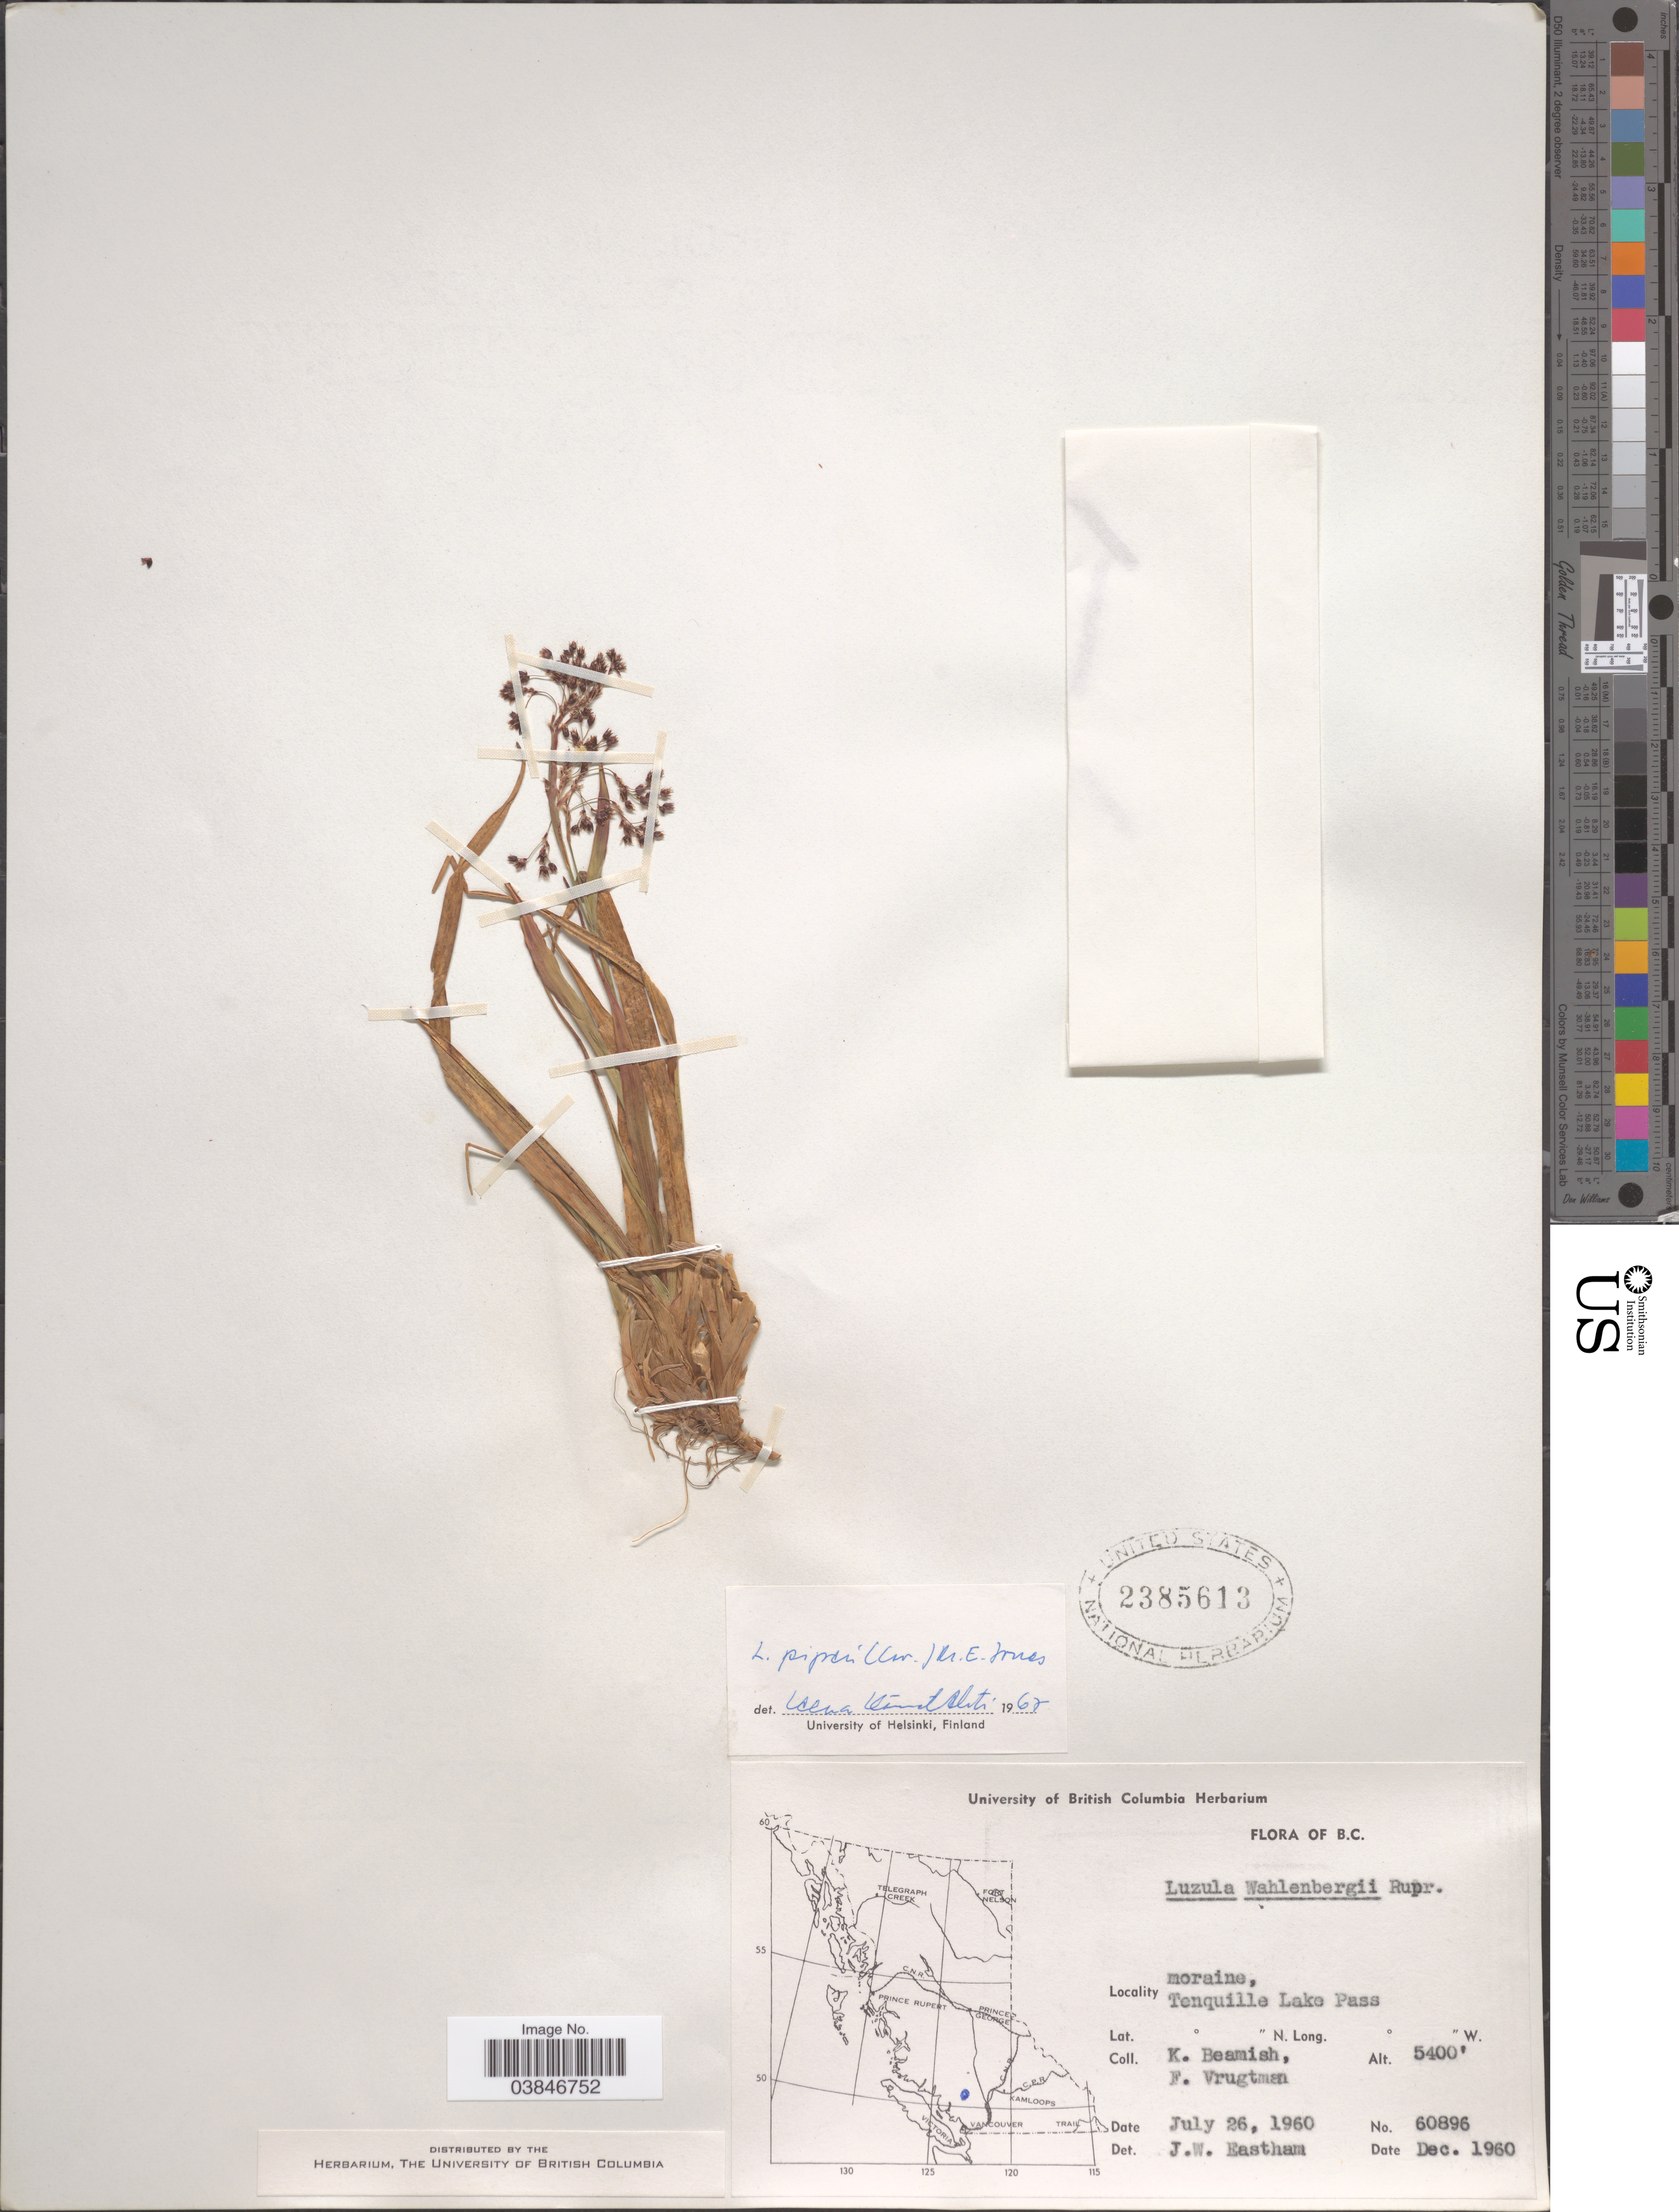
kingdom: Plantae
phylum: Tracheophyta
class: Liliopsida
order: Poales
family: Juncaceae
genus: Luzula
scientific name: Luzula piperi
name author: (Coville) M.E. Jones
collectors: K. Beamish & F. Vrugtman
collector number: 60896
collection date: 1960-07-26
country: Canada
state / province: British Columbia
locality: Tenquille Lake Pass.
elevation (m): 1646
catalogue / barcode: US 2385613